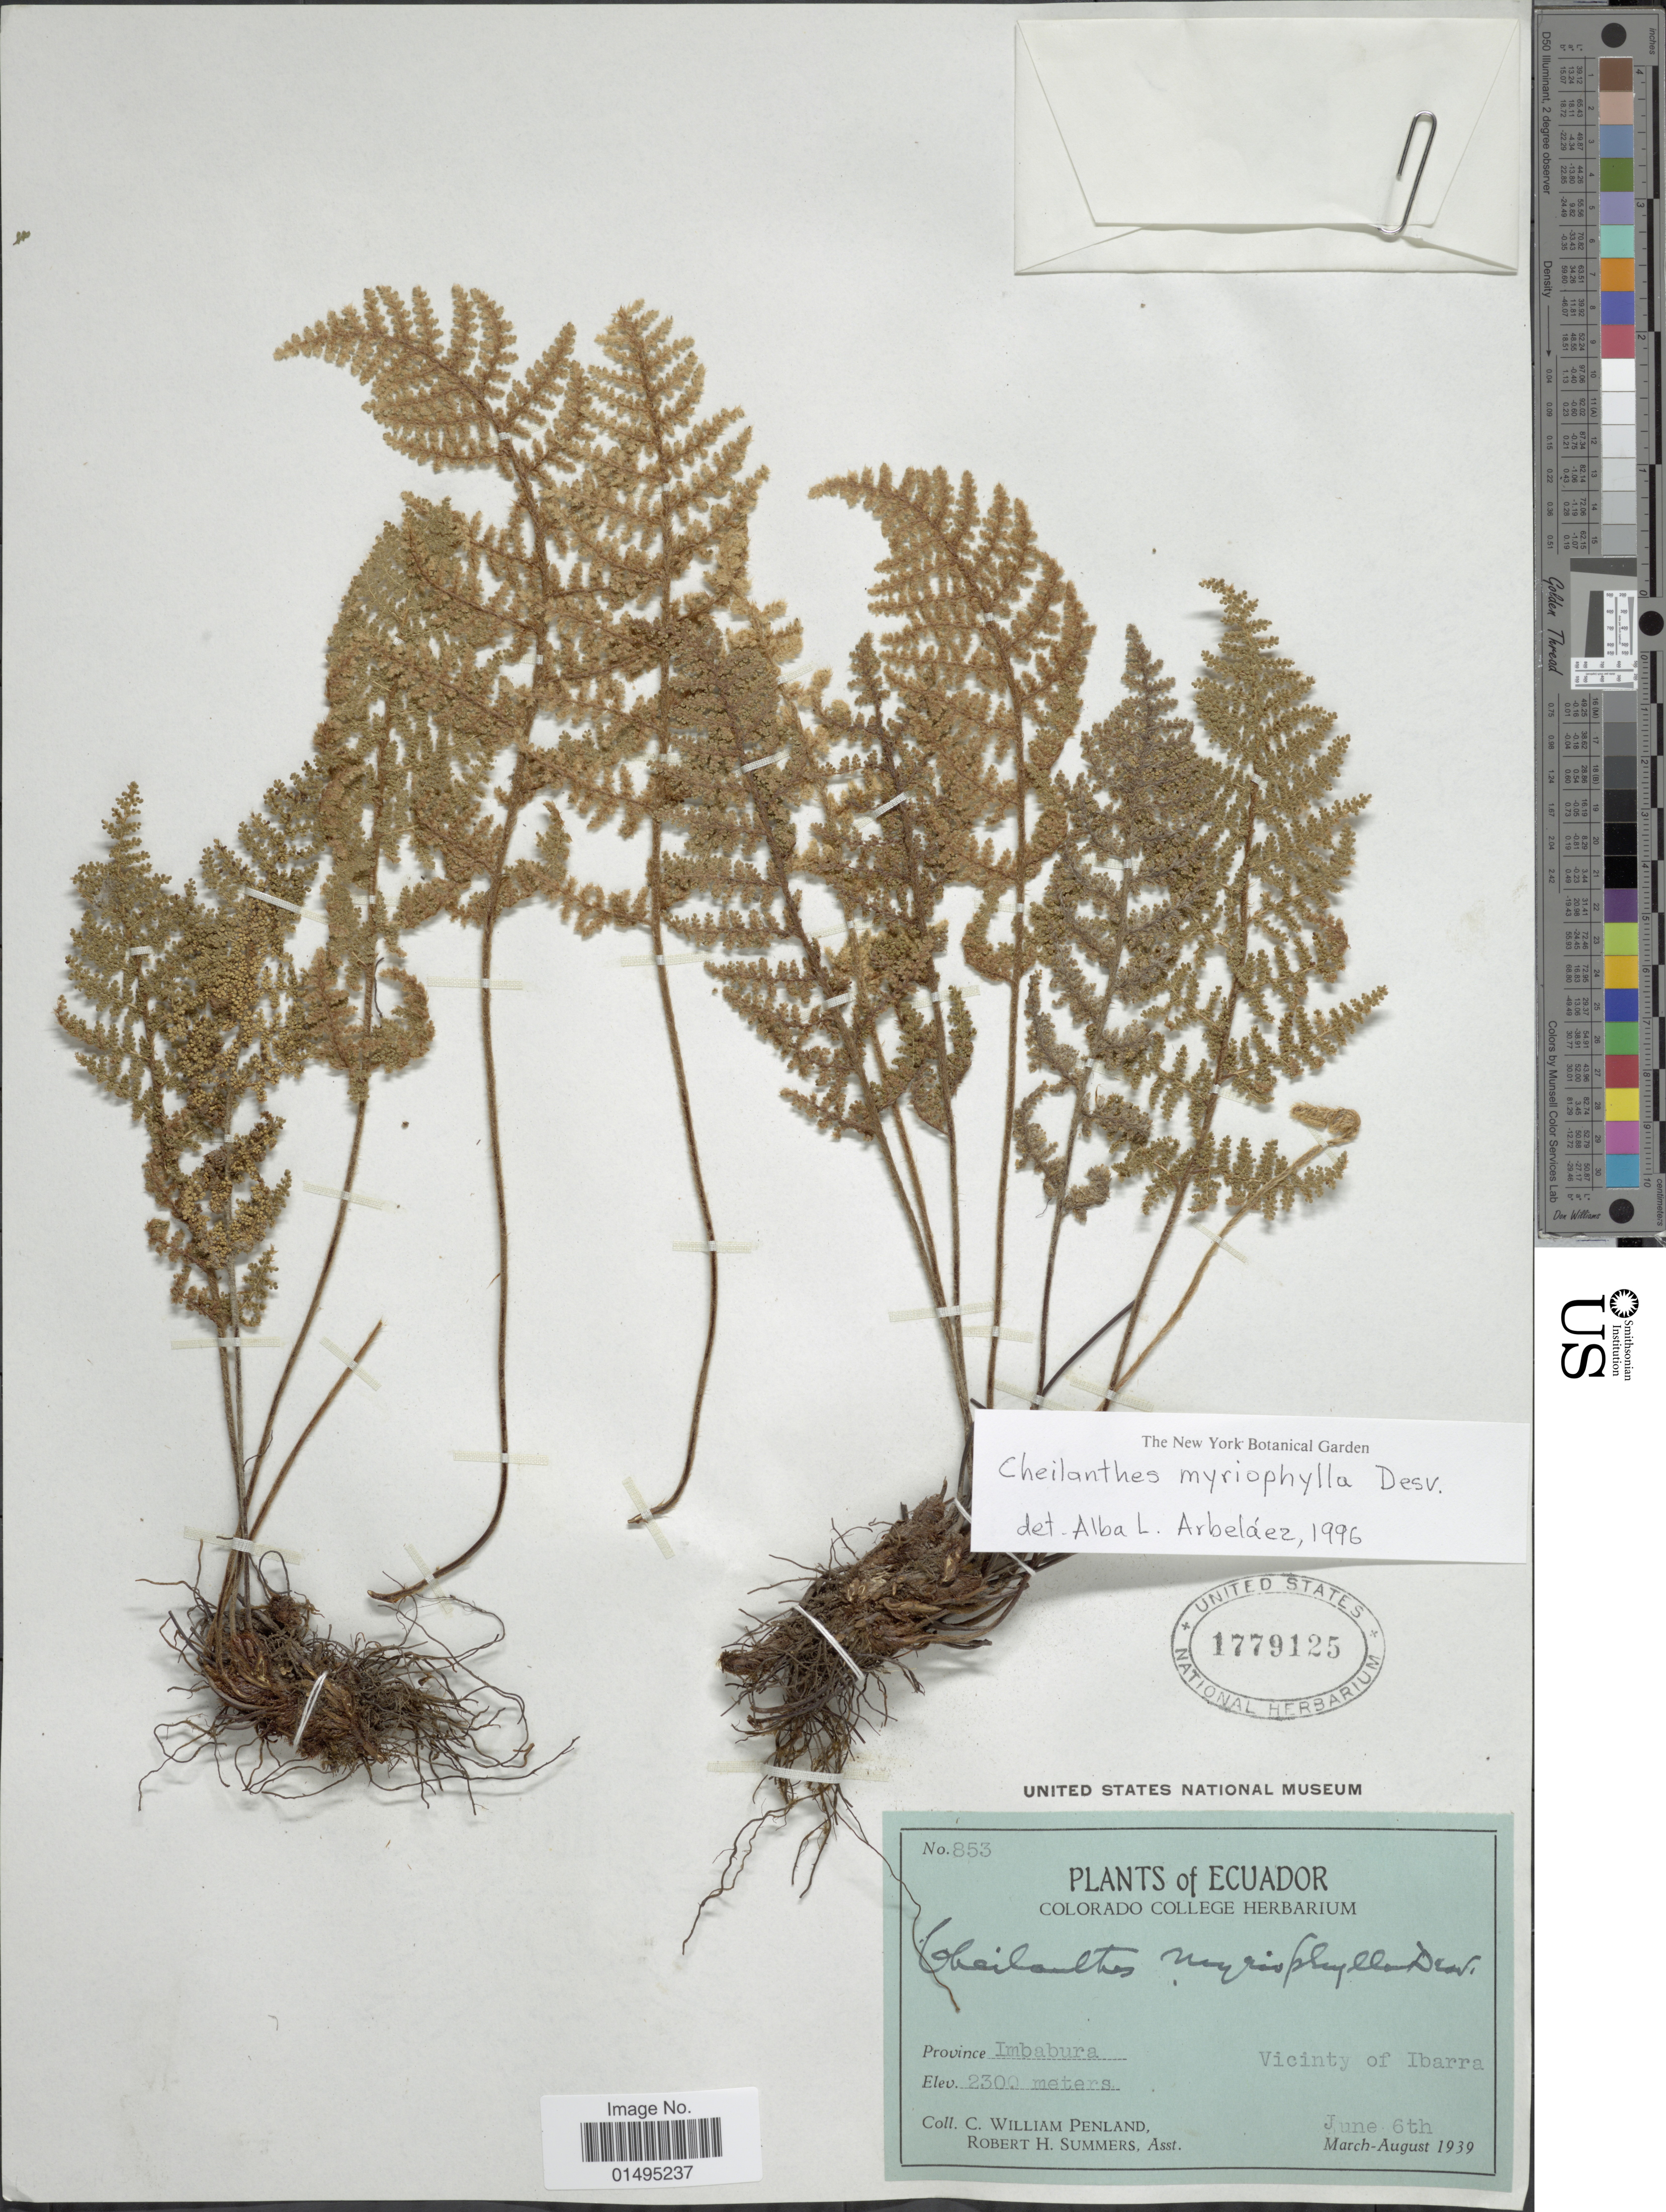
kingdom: Plantae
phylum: Tracheophyta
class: Polypodiopsida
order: Polypodiales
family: Pteridaceae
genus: Myriopteris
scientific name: Myriopteris myriophylla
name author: (Desv.) J. Sm.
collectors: C. W. Penland & R. Summers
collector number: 853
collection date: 1939-06-06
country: Ecuador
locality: Province Imambura, Vicinity of Ibarra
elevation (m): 2300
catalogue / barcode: US 1779125